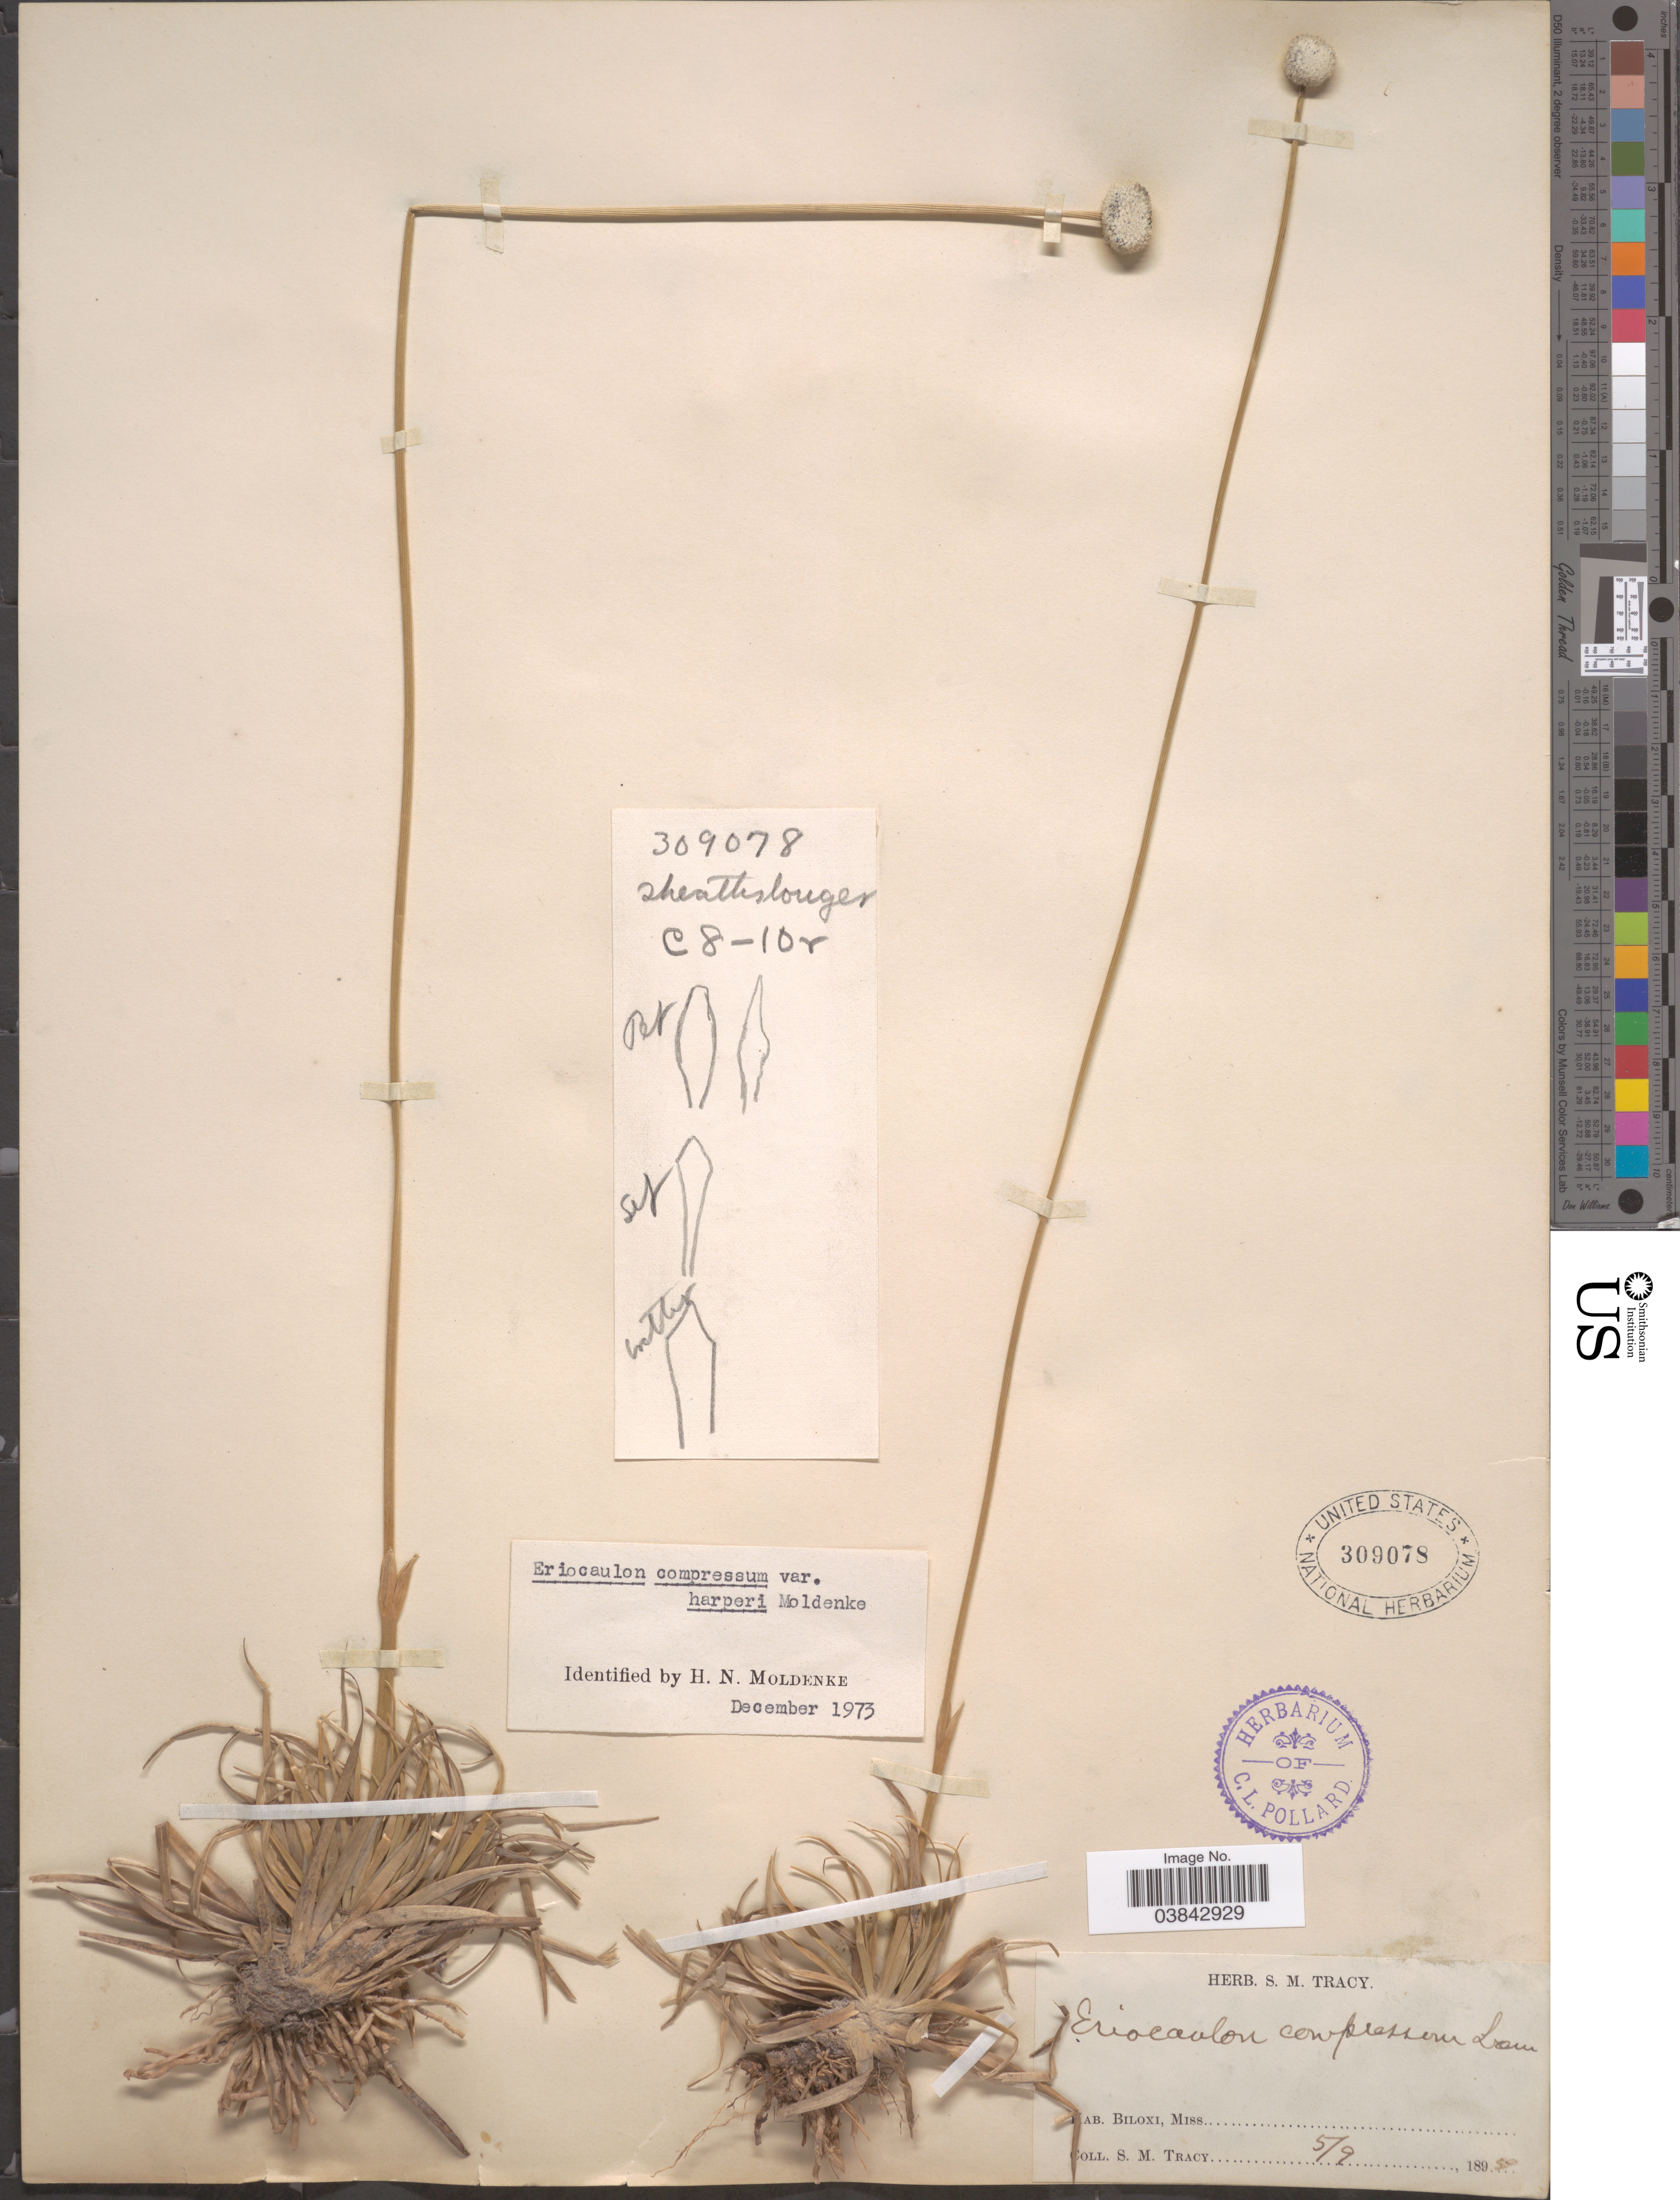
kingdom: Plantae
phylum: Tracheophyta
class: Liliopsida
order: Poales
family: Eriocaulaceae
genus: Eriocaulon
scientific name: Eriocaulon compressum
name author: Lam.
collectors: S. M. Tracy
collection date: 1895-05-09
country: United States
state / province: Mississippi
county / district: Harrison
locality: Biloxi.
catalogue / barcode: US 309078